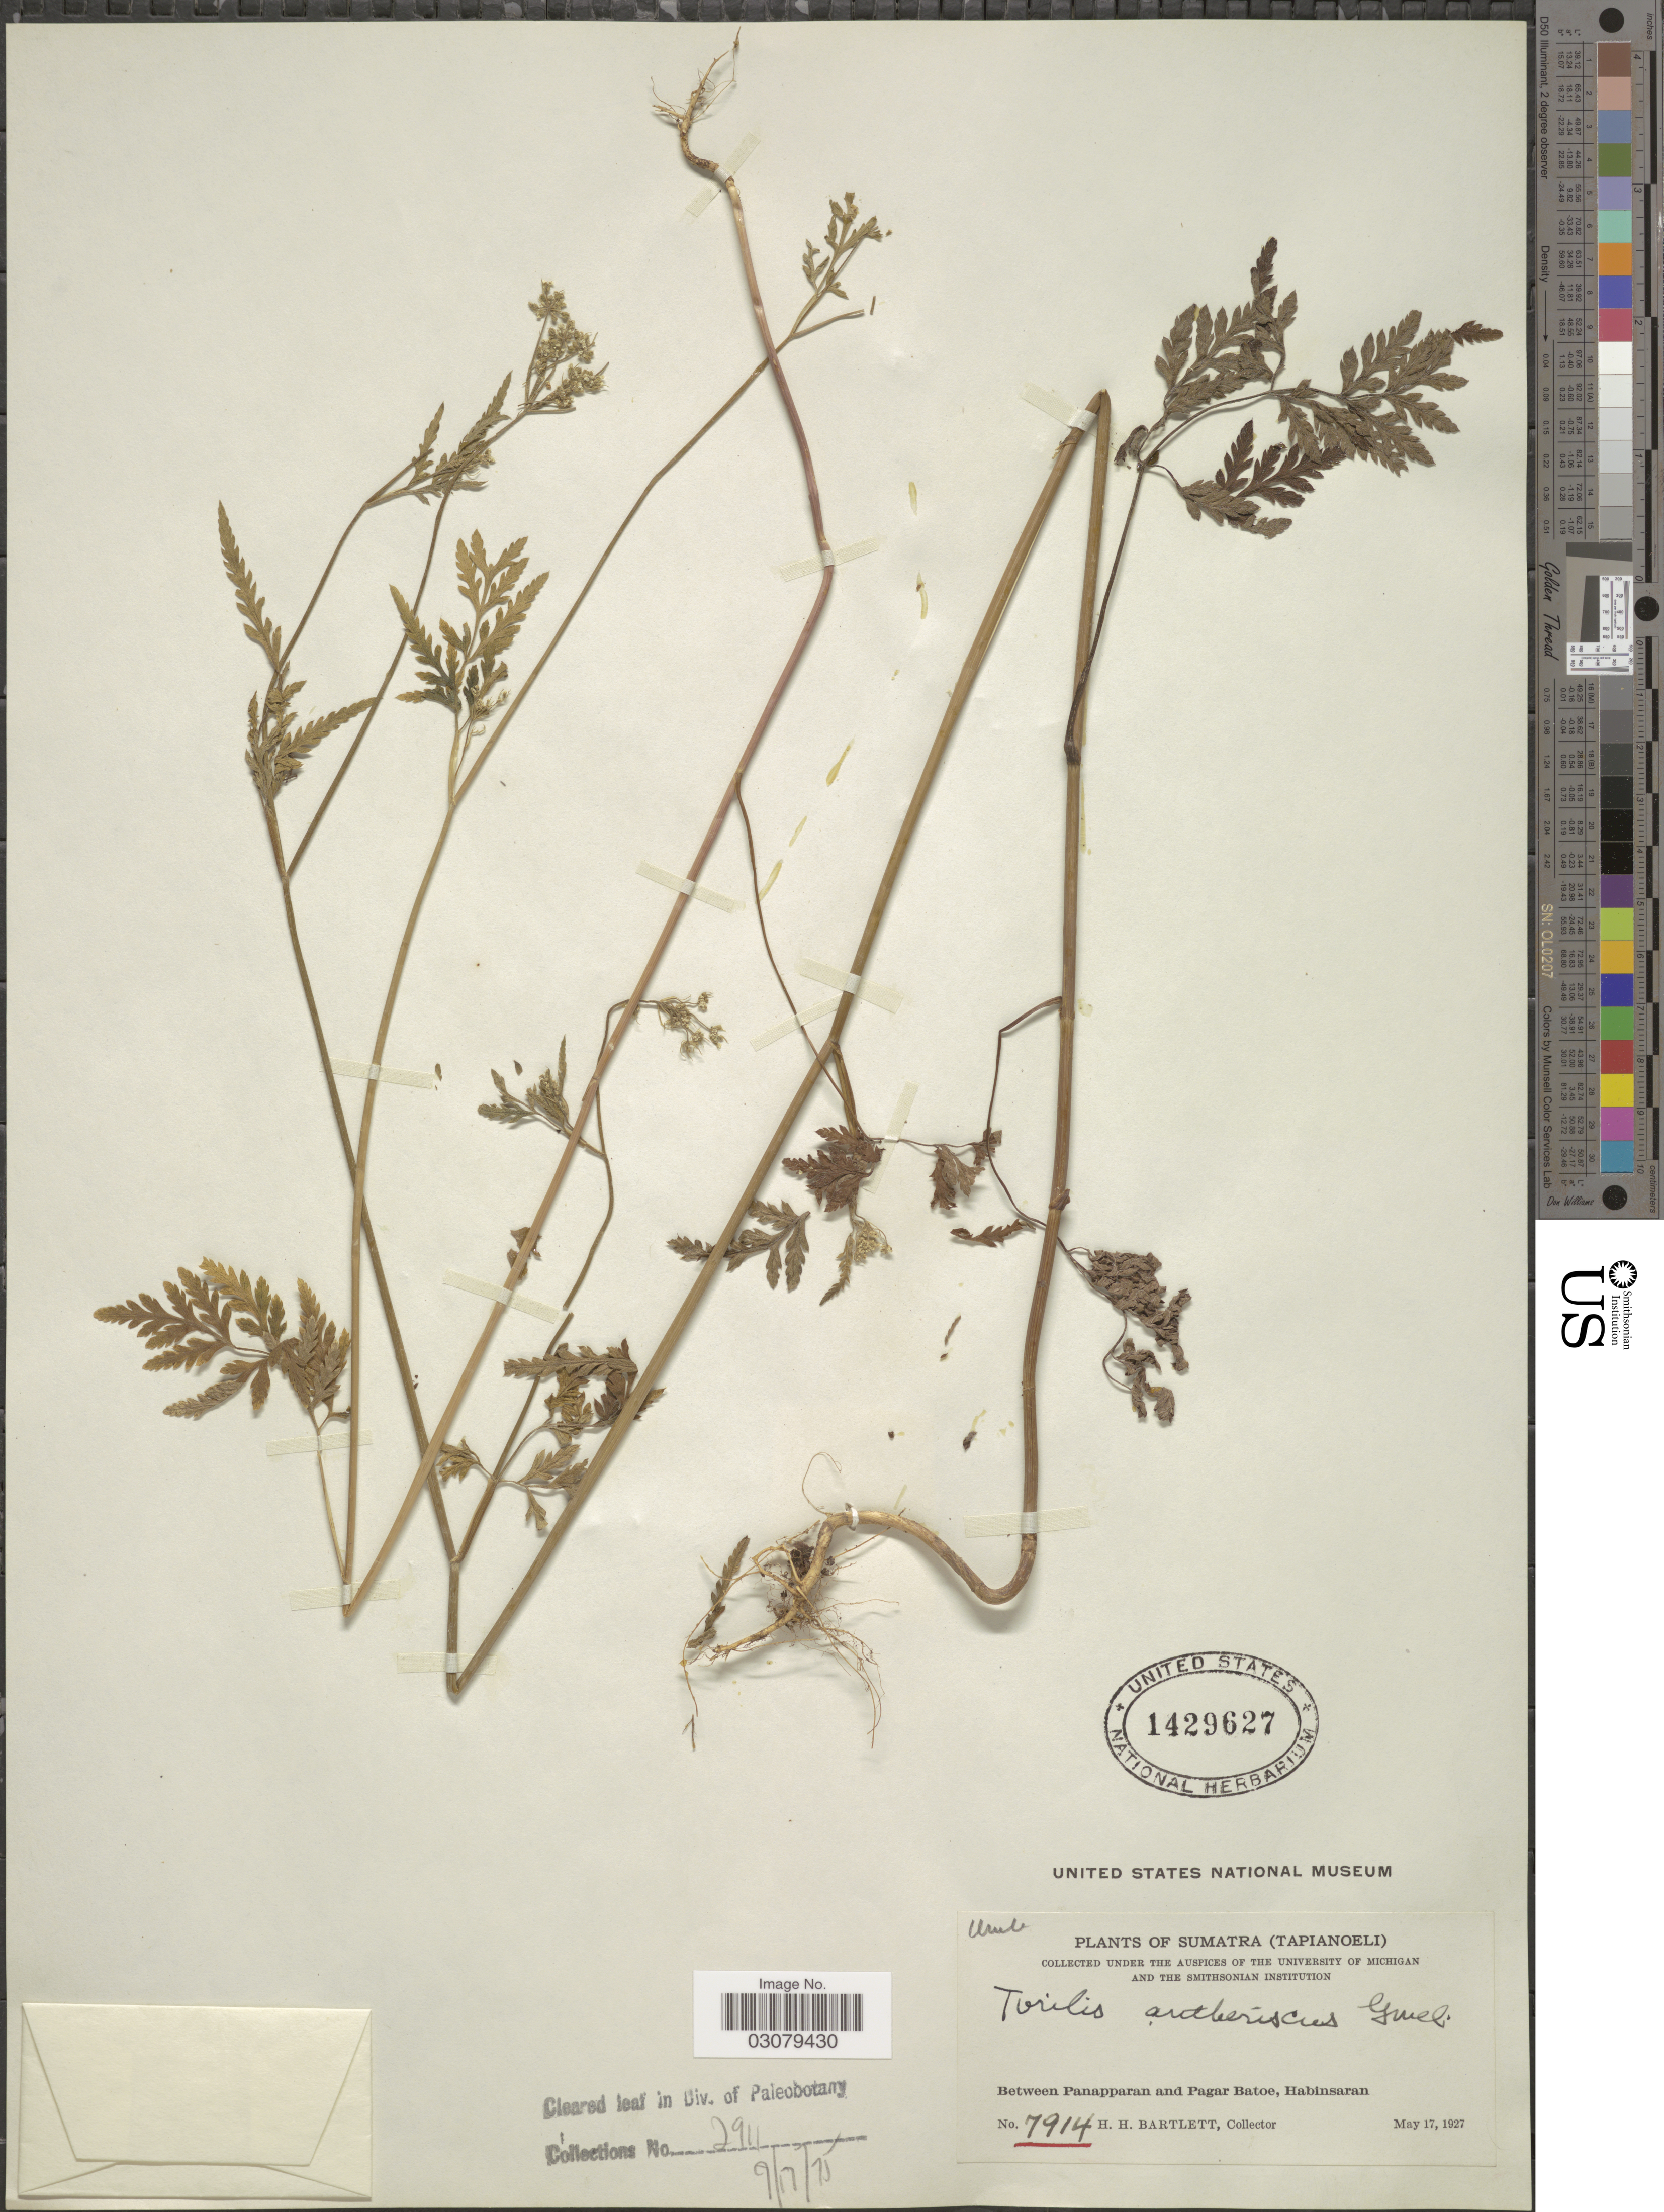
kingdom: Plantae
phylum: Tracheophyta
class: Magnoliopsida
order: Apiales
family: Apiaceae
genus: Torilis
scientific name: Torilis japonica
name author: (Houtt.) DC.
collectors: H. H. Bartlett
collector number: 7914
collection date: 1927-05-17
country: Indonesia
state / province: Sumatra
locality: (Tapianoeli). Between Panapparan and Pagar Batoe, Habinsaran.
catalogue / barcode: US 1429627